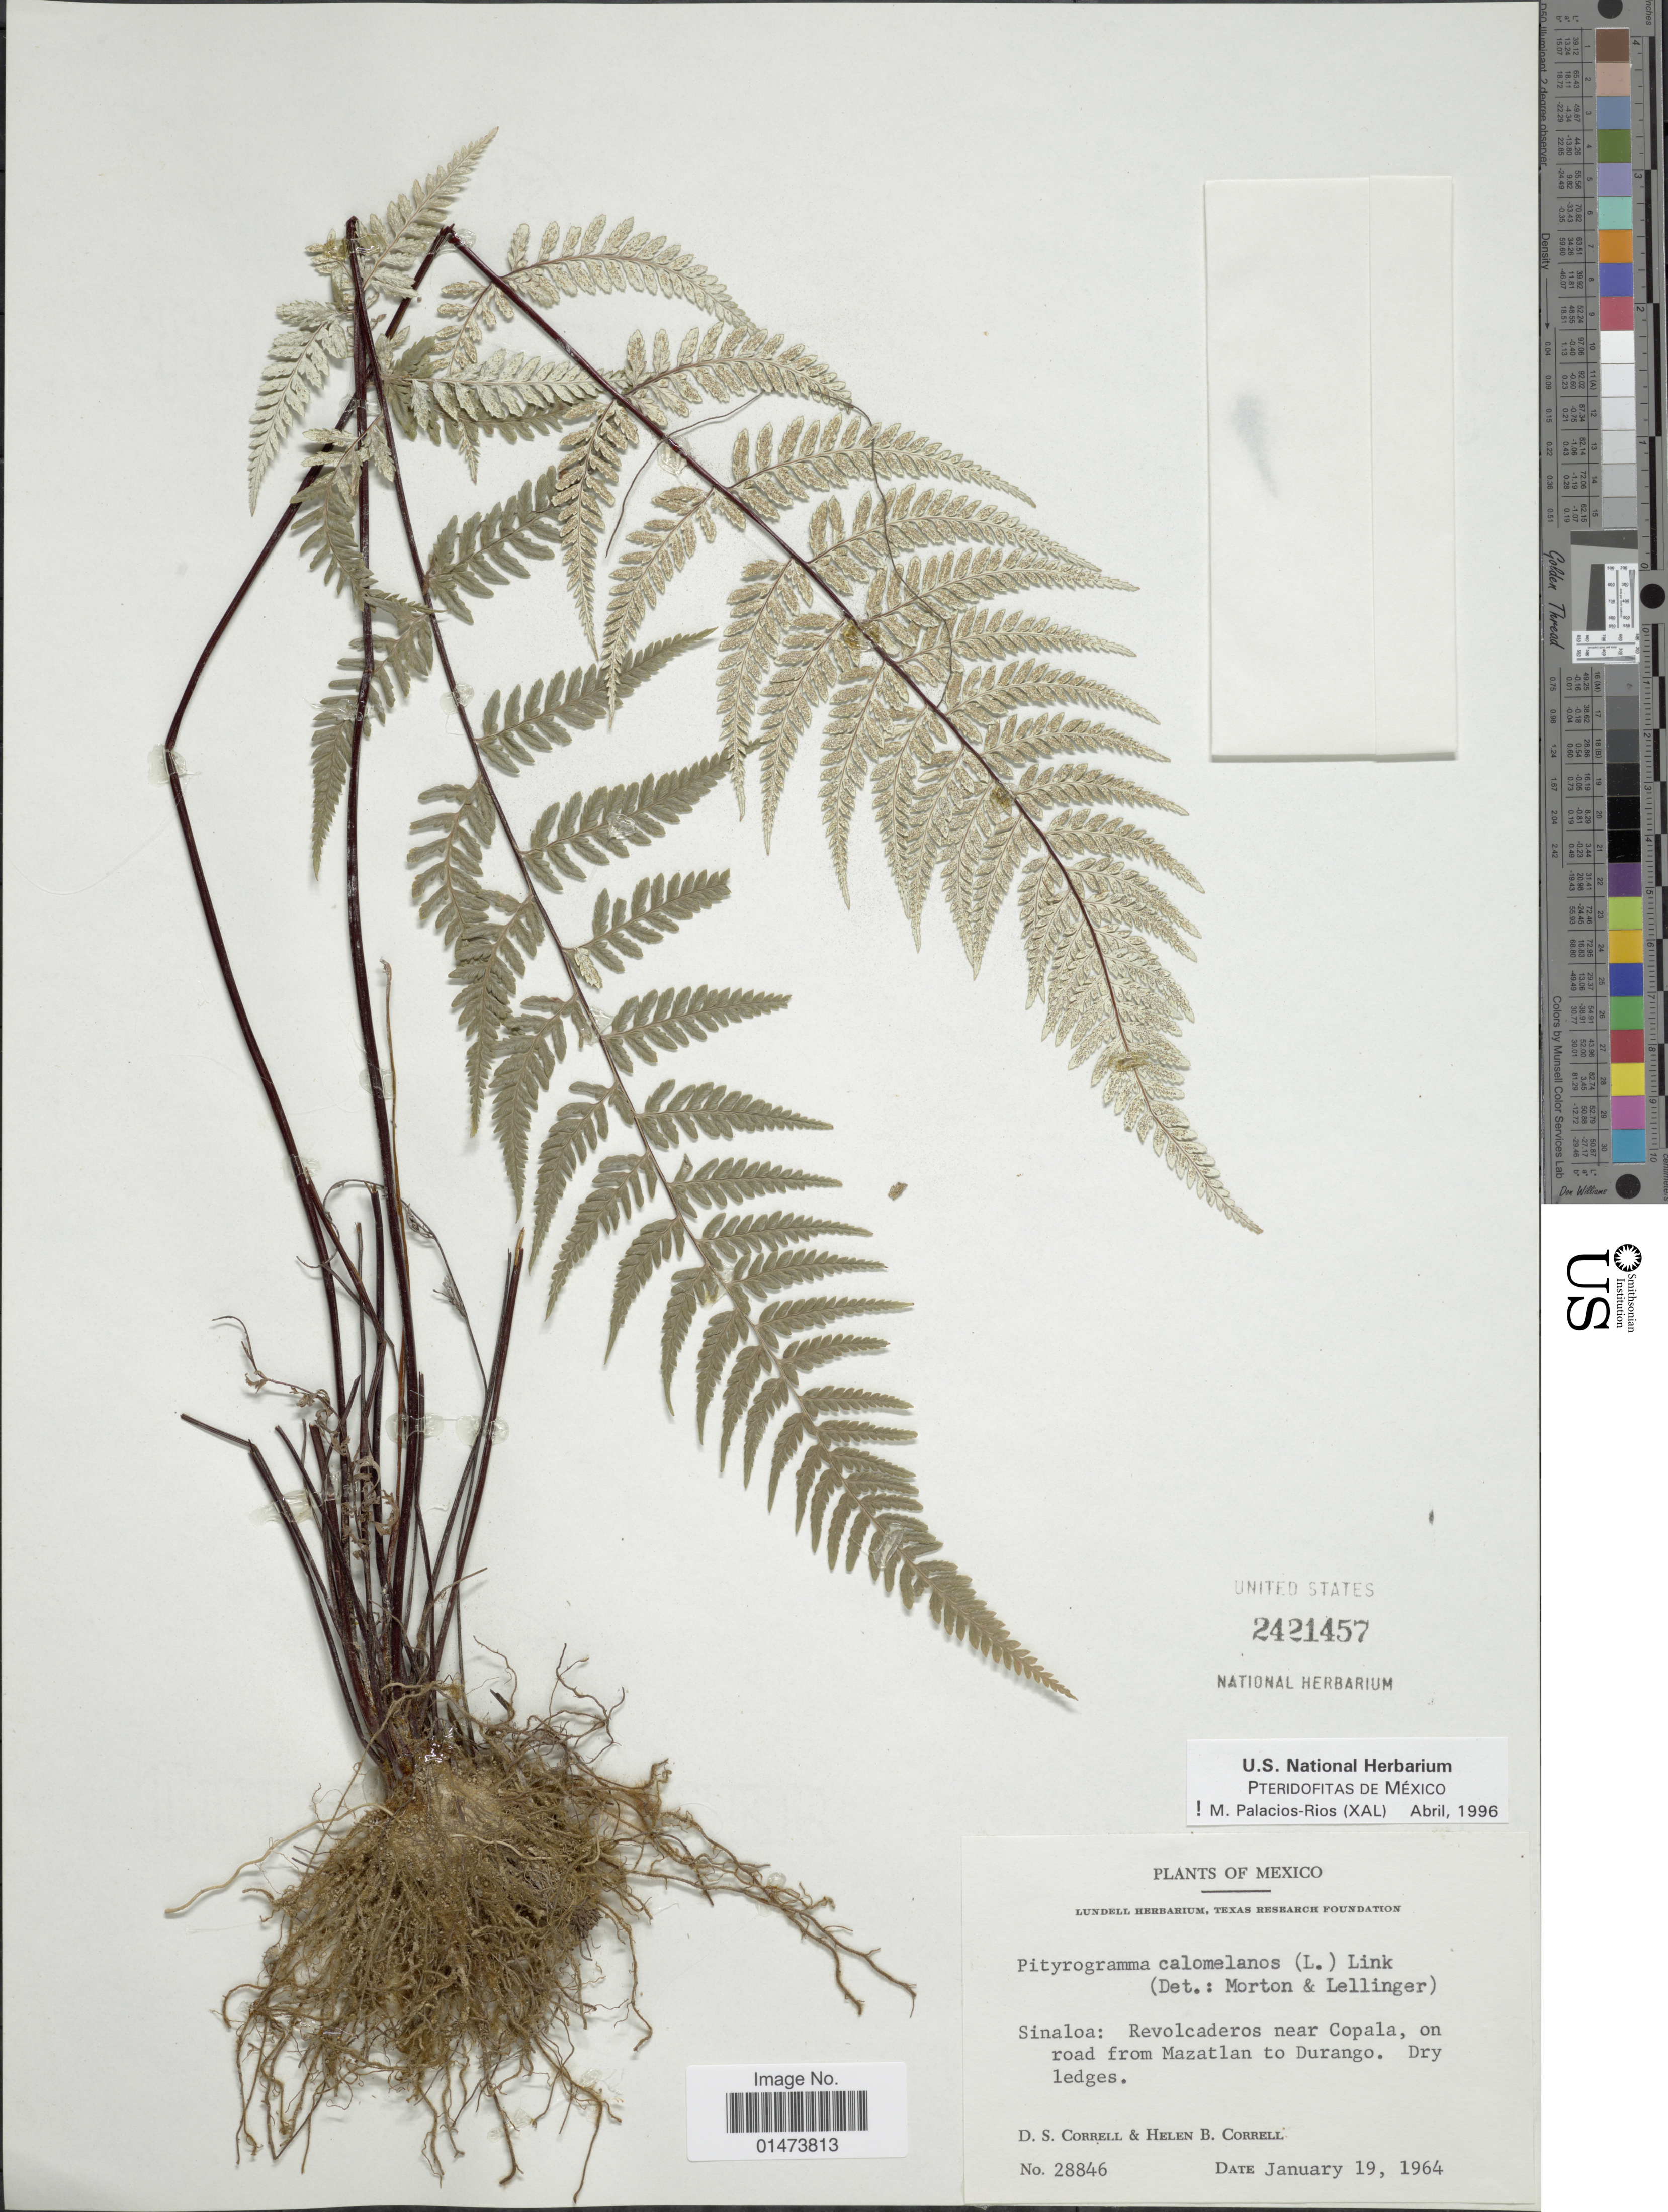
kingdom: Plantae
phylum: Tracheophyta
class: Polypodiopsida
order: Polypodiales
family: Pteridaceae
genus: Pityrogramma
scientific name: Pityrogramma calomelanos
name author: (L.) Link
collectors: D. S. Correll & H. Correll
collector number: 28846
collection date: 1964-01-19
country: Mexico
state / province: Sinaloa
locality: Revolcaderos near Copala, on road from Mazatlan to Durango.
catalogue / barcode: US 2421457